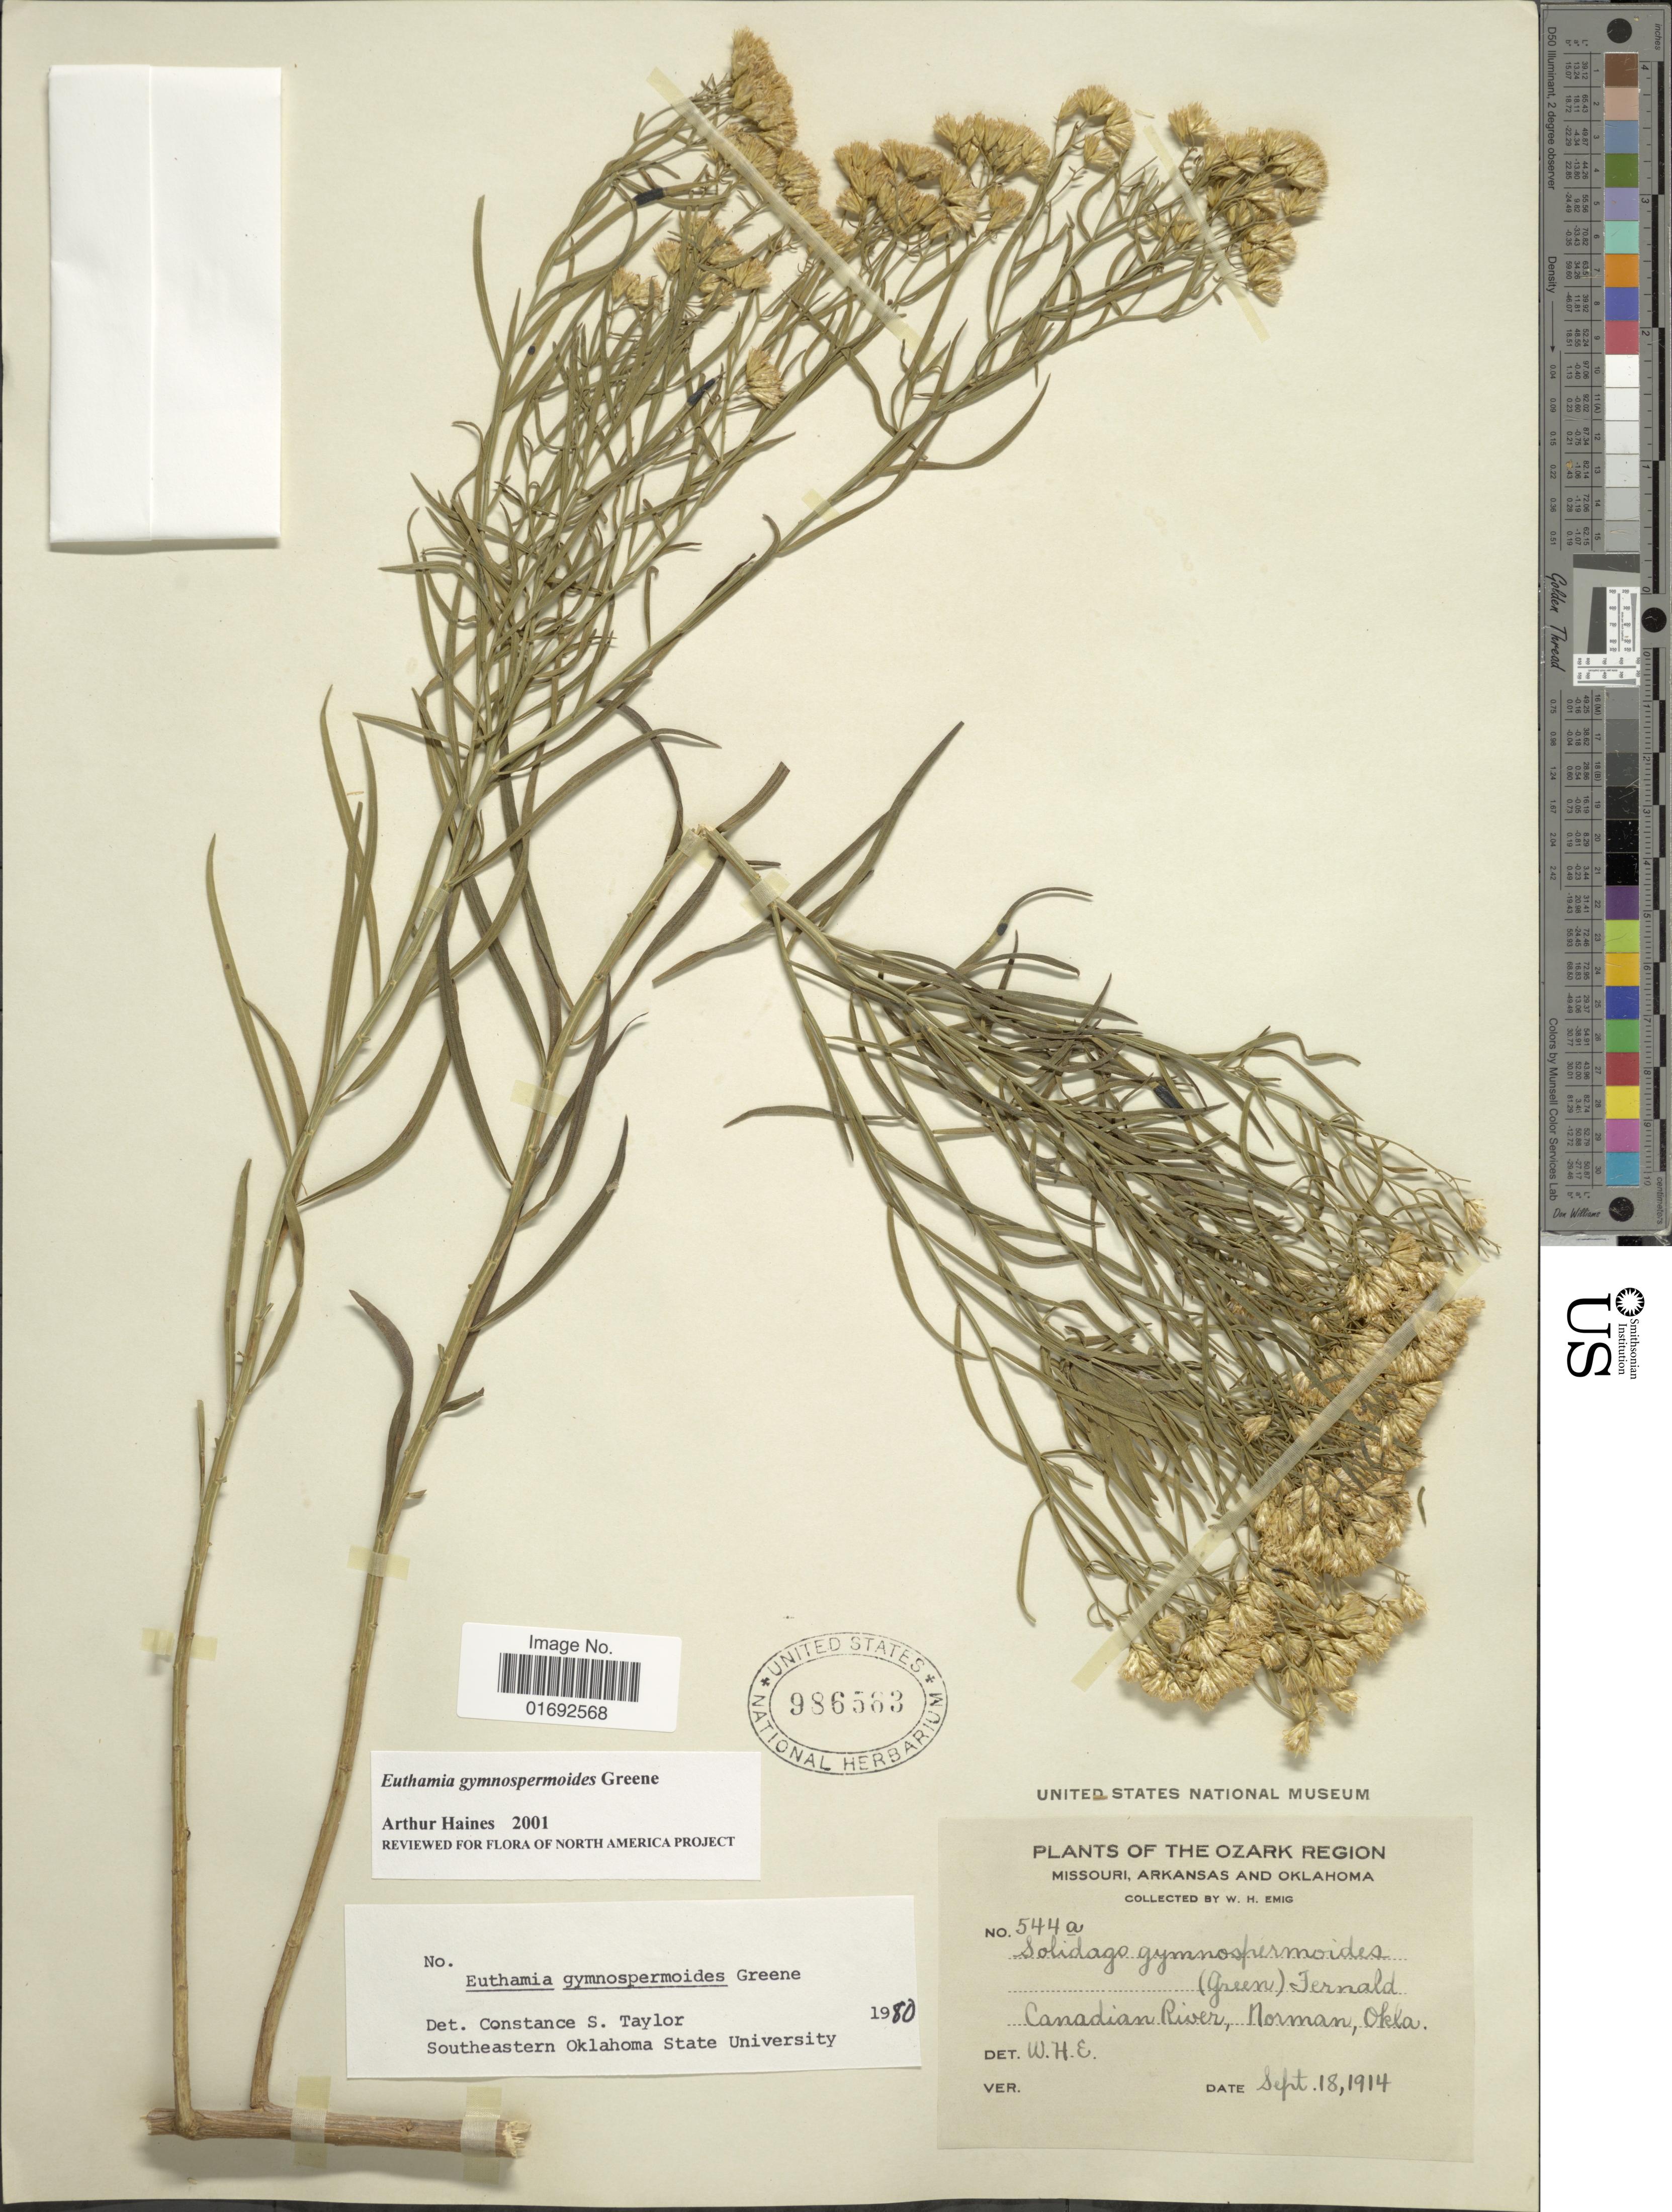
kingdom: Plantae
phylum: Tracheophyta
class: Magnoliopsida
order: Asterales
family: Asteraceae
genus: Euthamia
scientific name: Euthamia gymnospermoides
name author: Greene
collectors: W. H. Emig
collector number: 544a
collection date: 1914-09-18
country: United States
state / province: Oklahoma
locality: Ozark Region, Canadian River, Norman, Okla.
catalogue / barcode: US 986563